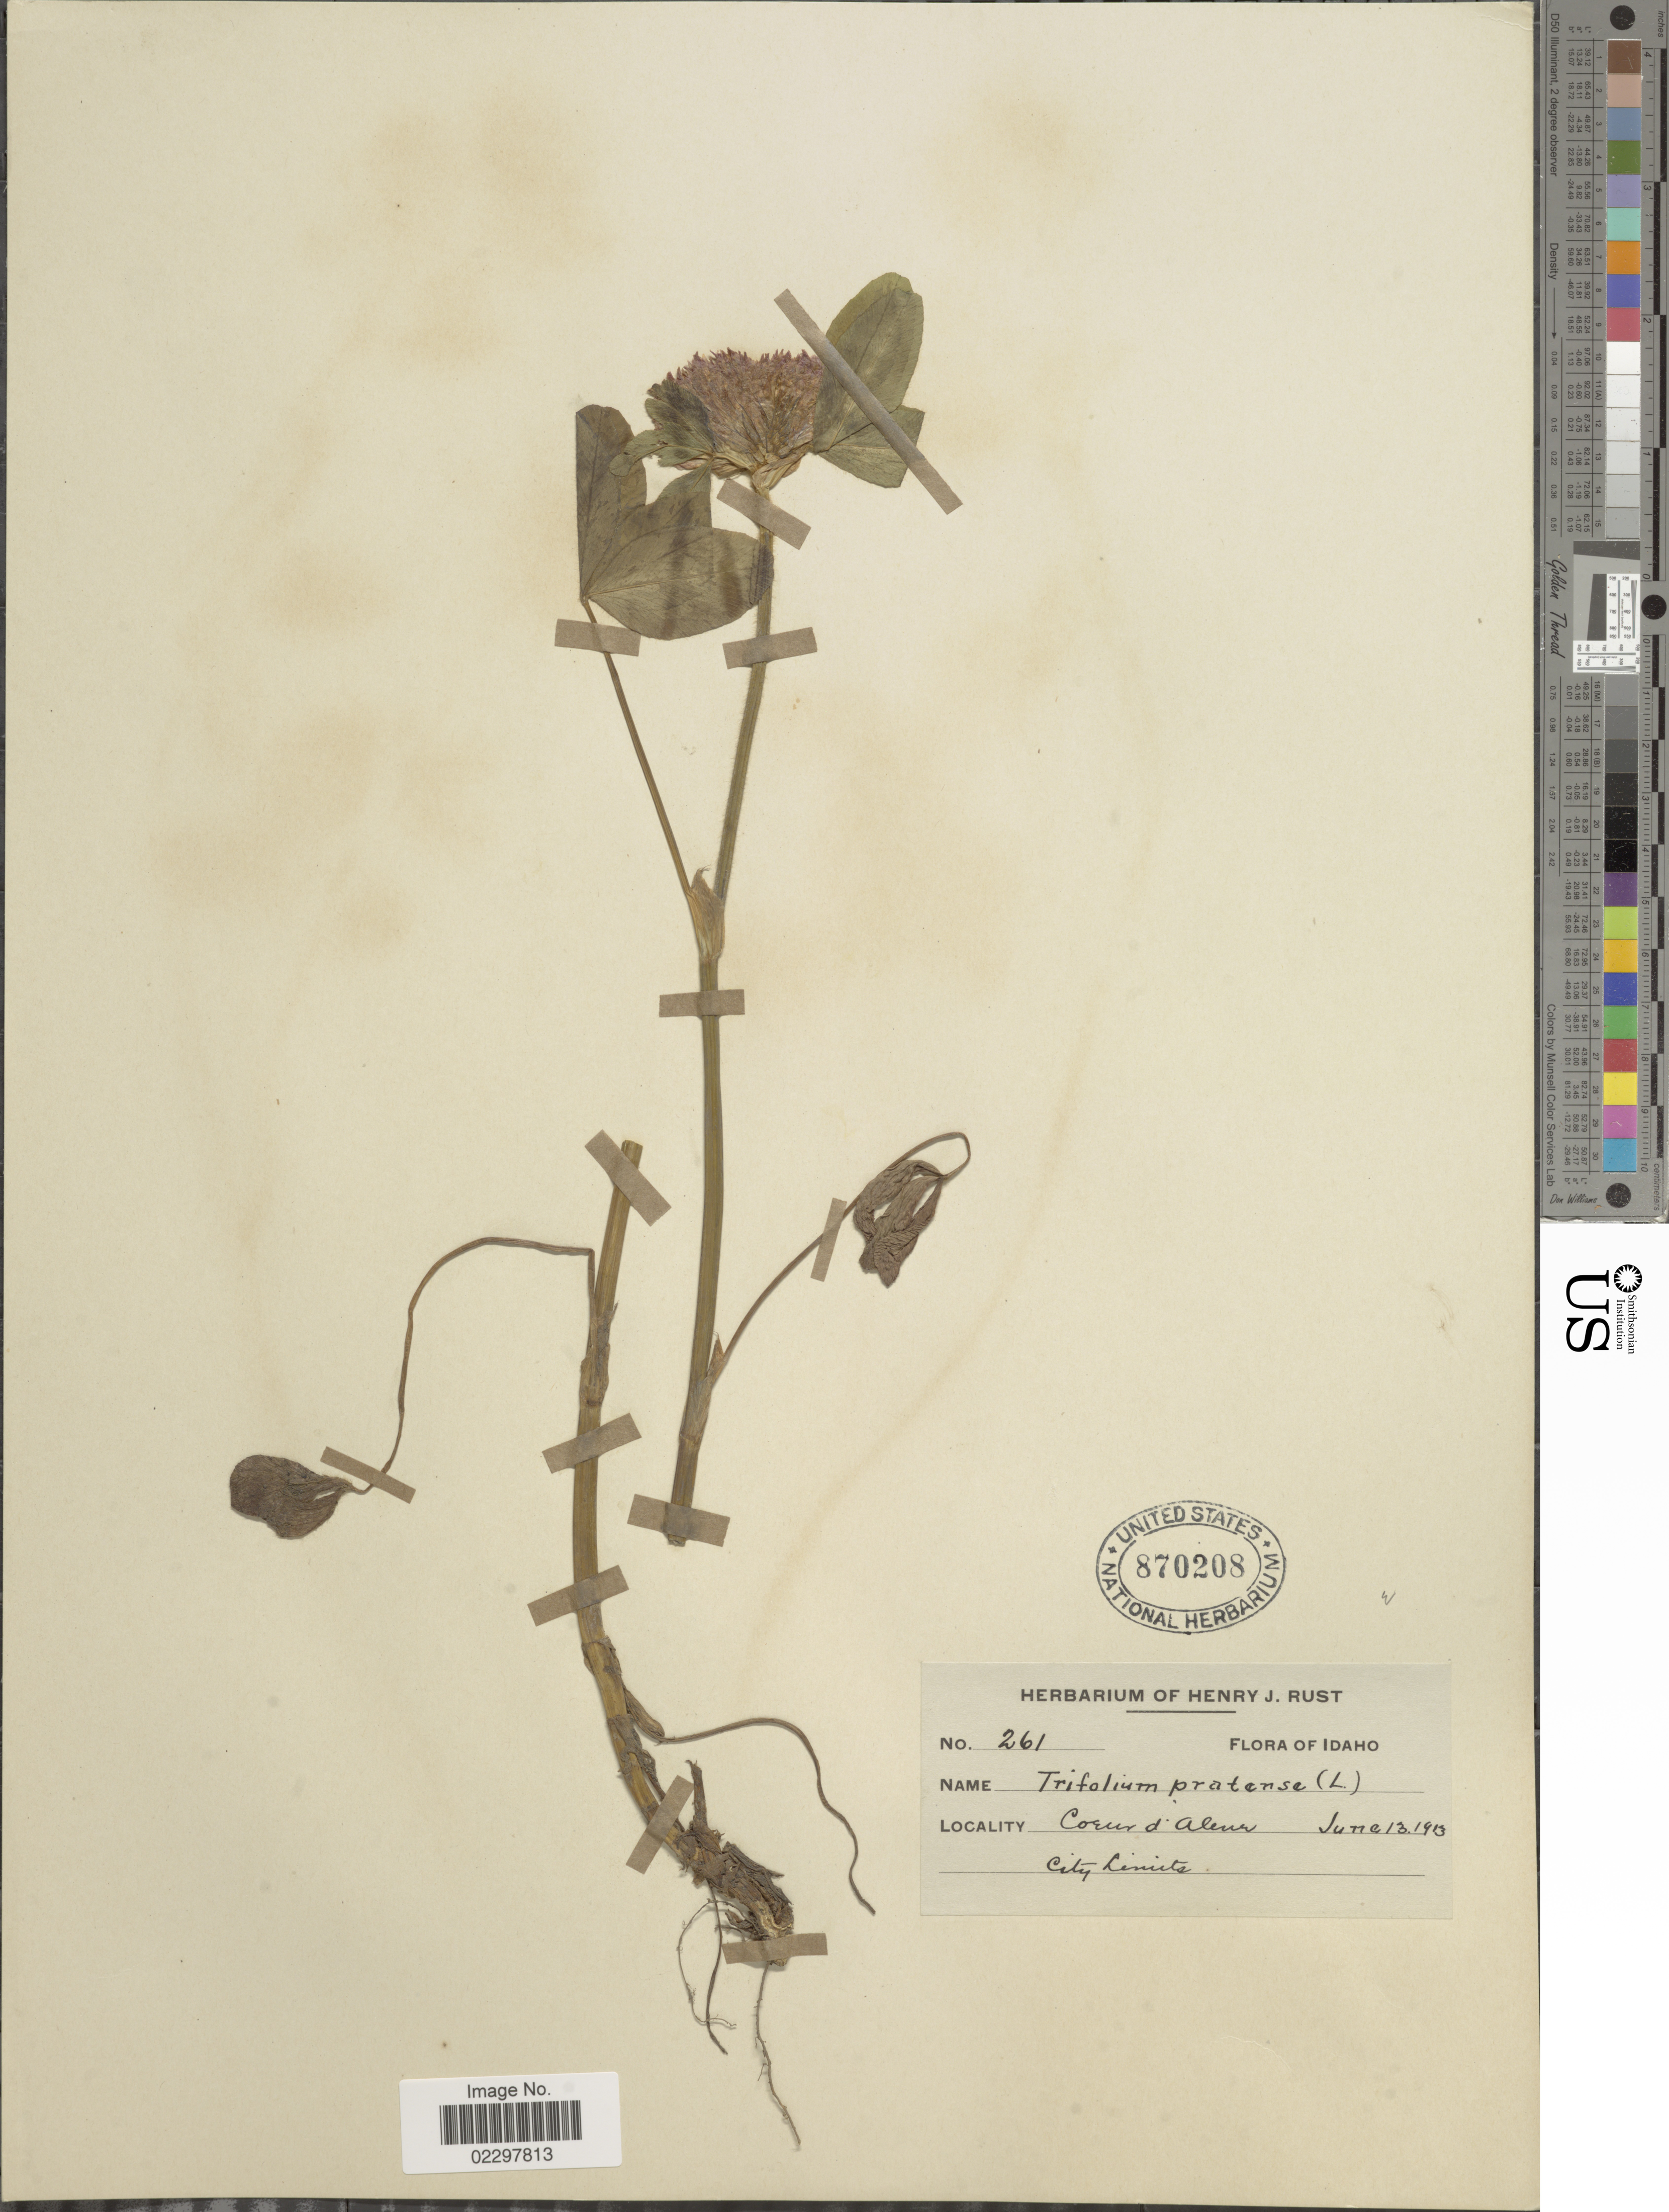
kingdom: Plantae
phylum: Tracheophyta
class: Magnoliopsida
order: Fabales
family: Fabaceae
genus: Trifolium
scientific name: Trifolium pratense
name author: L.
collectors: ex herb. Henry J. Rust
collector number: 261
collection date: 1913-06-13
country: United States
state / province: Idaho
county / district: Kootenai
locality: Coeur d'Alene, City Limits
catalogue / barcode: US 870208